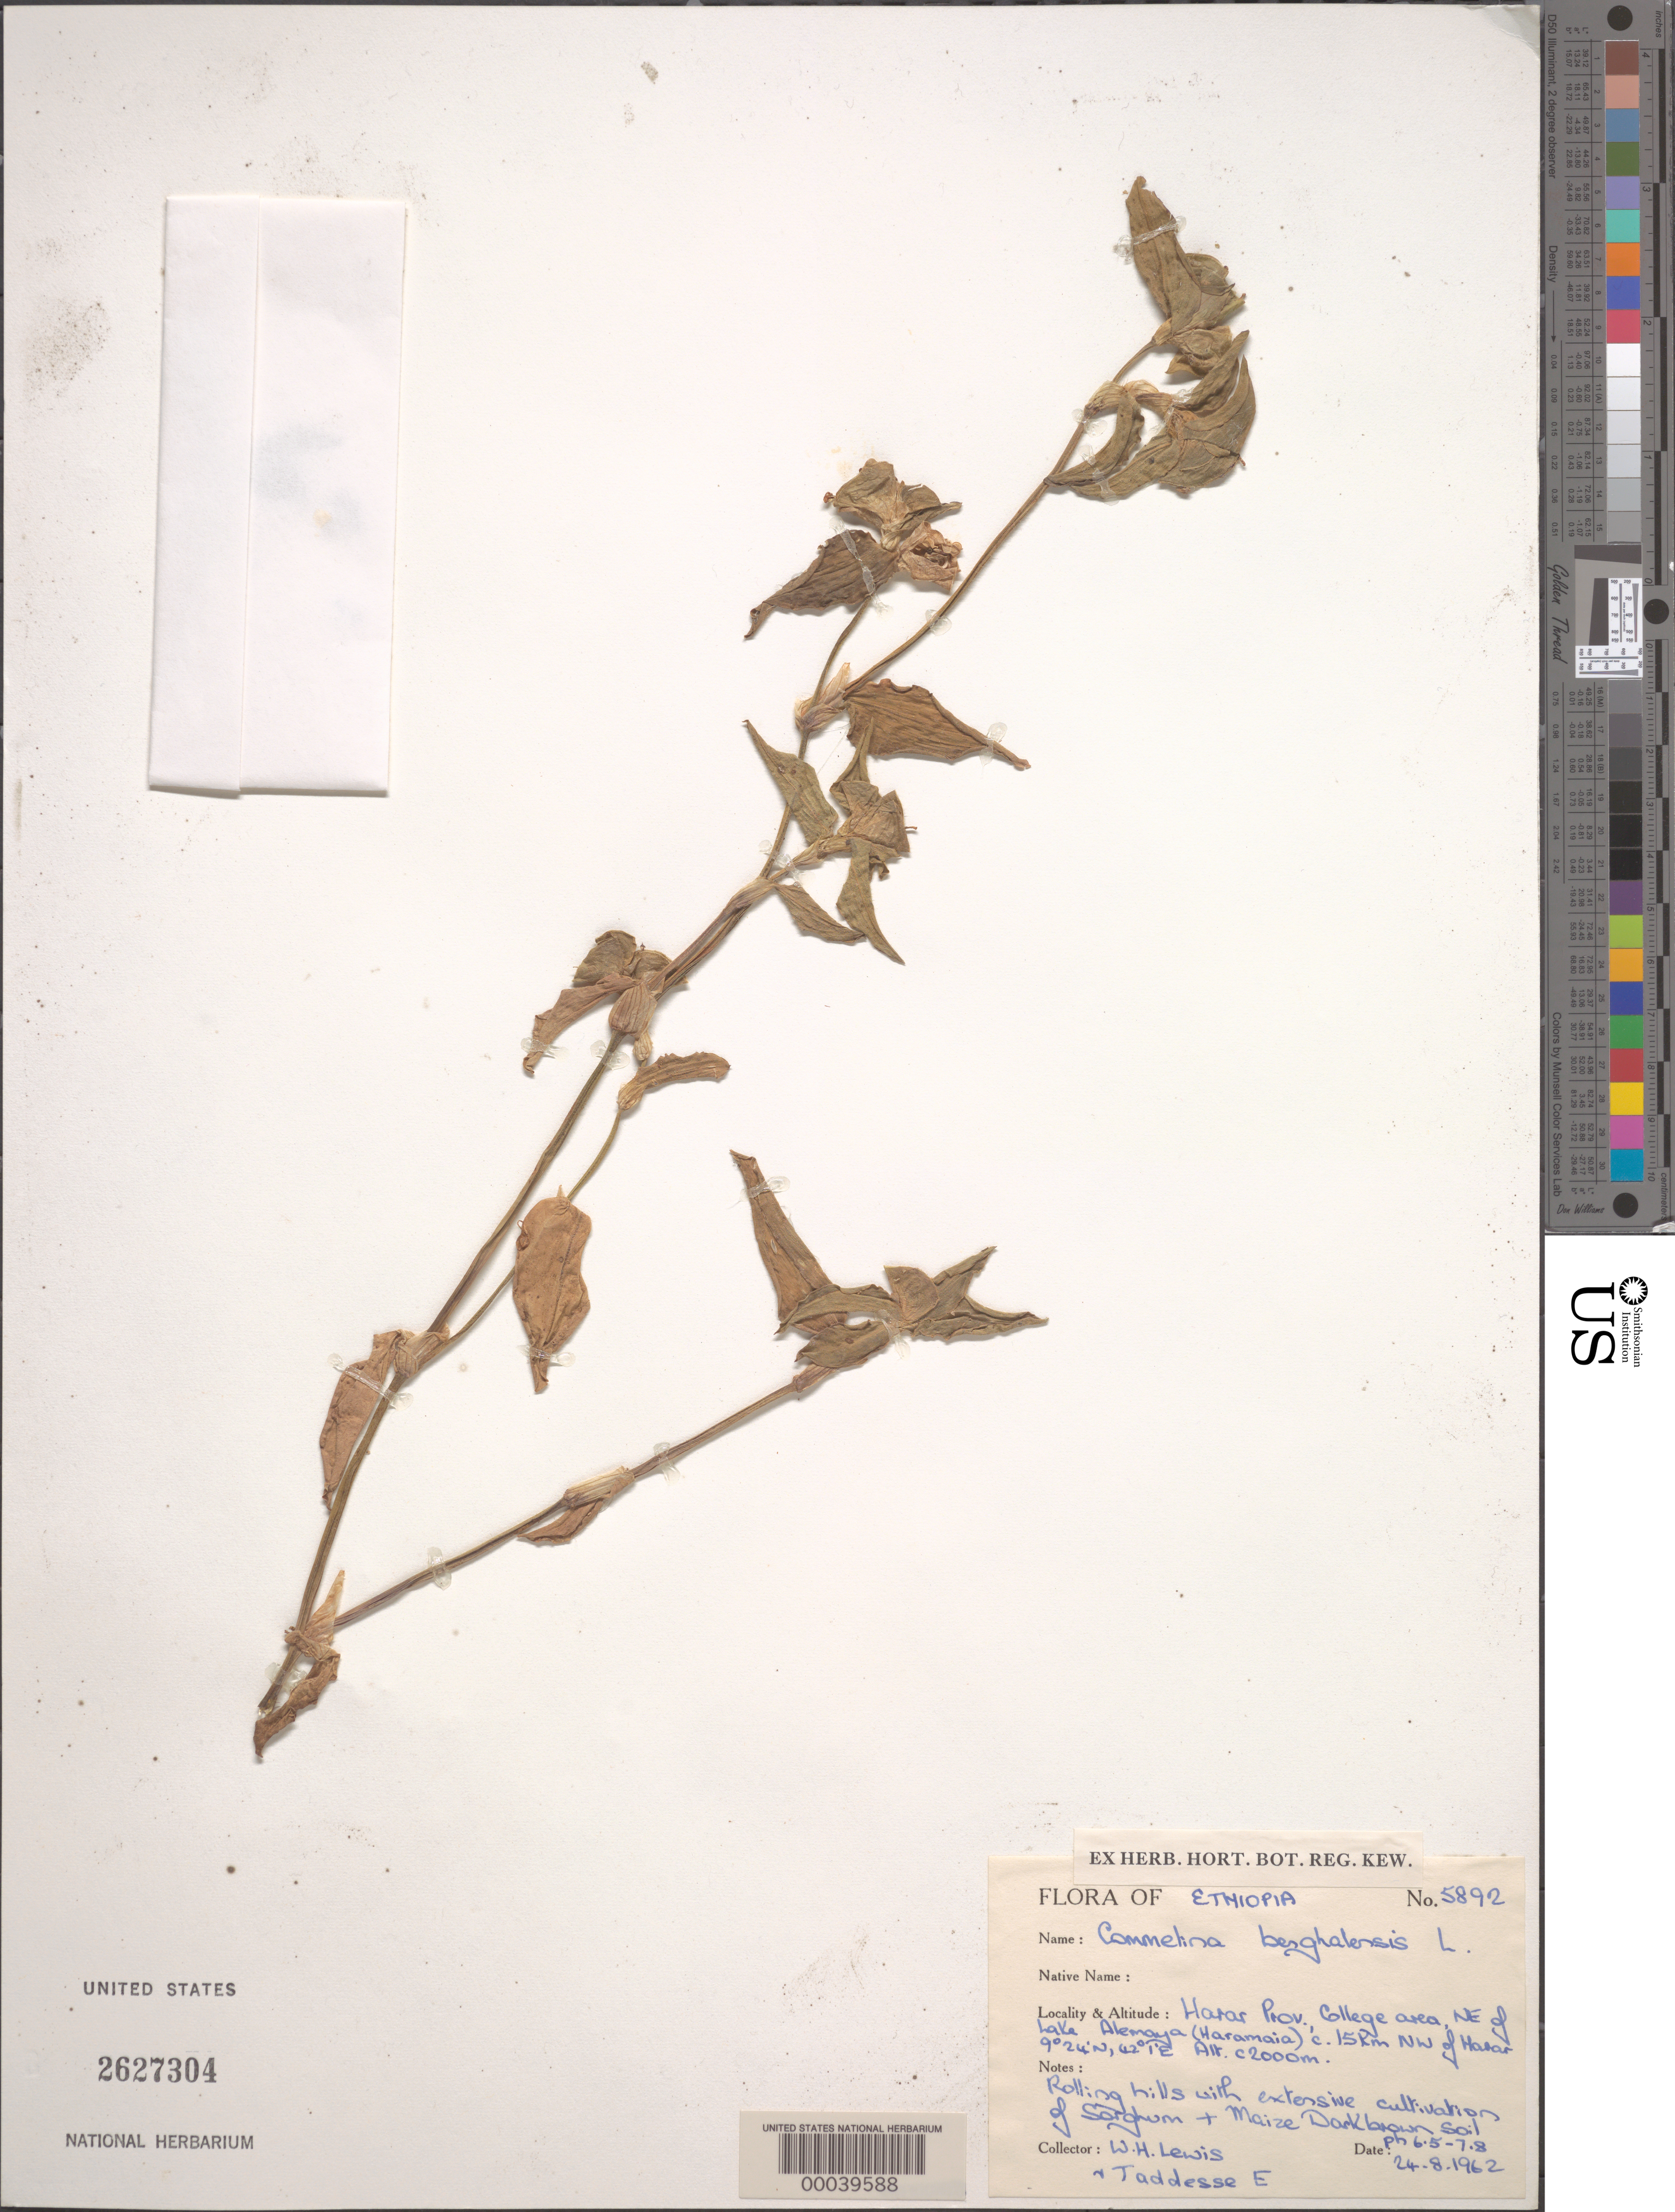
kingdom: Plantae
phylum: Tracheophyta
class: Liliopsida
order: Commelinales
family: Commelinaceae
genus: Commelina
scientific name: Commelina benghalensis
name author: L.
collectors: W. H. Lewis & E. Taddesse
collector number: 5892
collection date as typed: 24 Aug 1962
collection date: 1962-08-24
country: Ethiopia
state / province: Harari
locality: Ne of lake alemaya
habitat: Rolling hills, cultivated land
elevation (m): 2000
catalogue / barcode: US 2627304